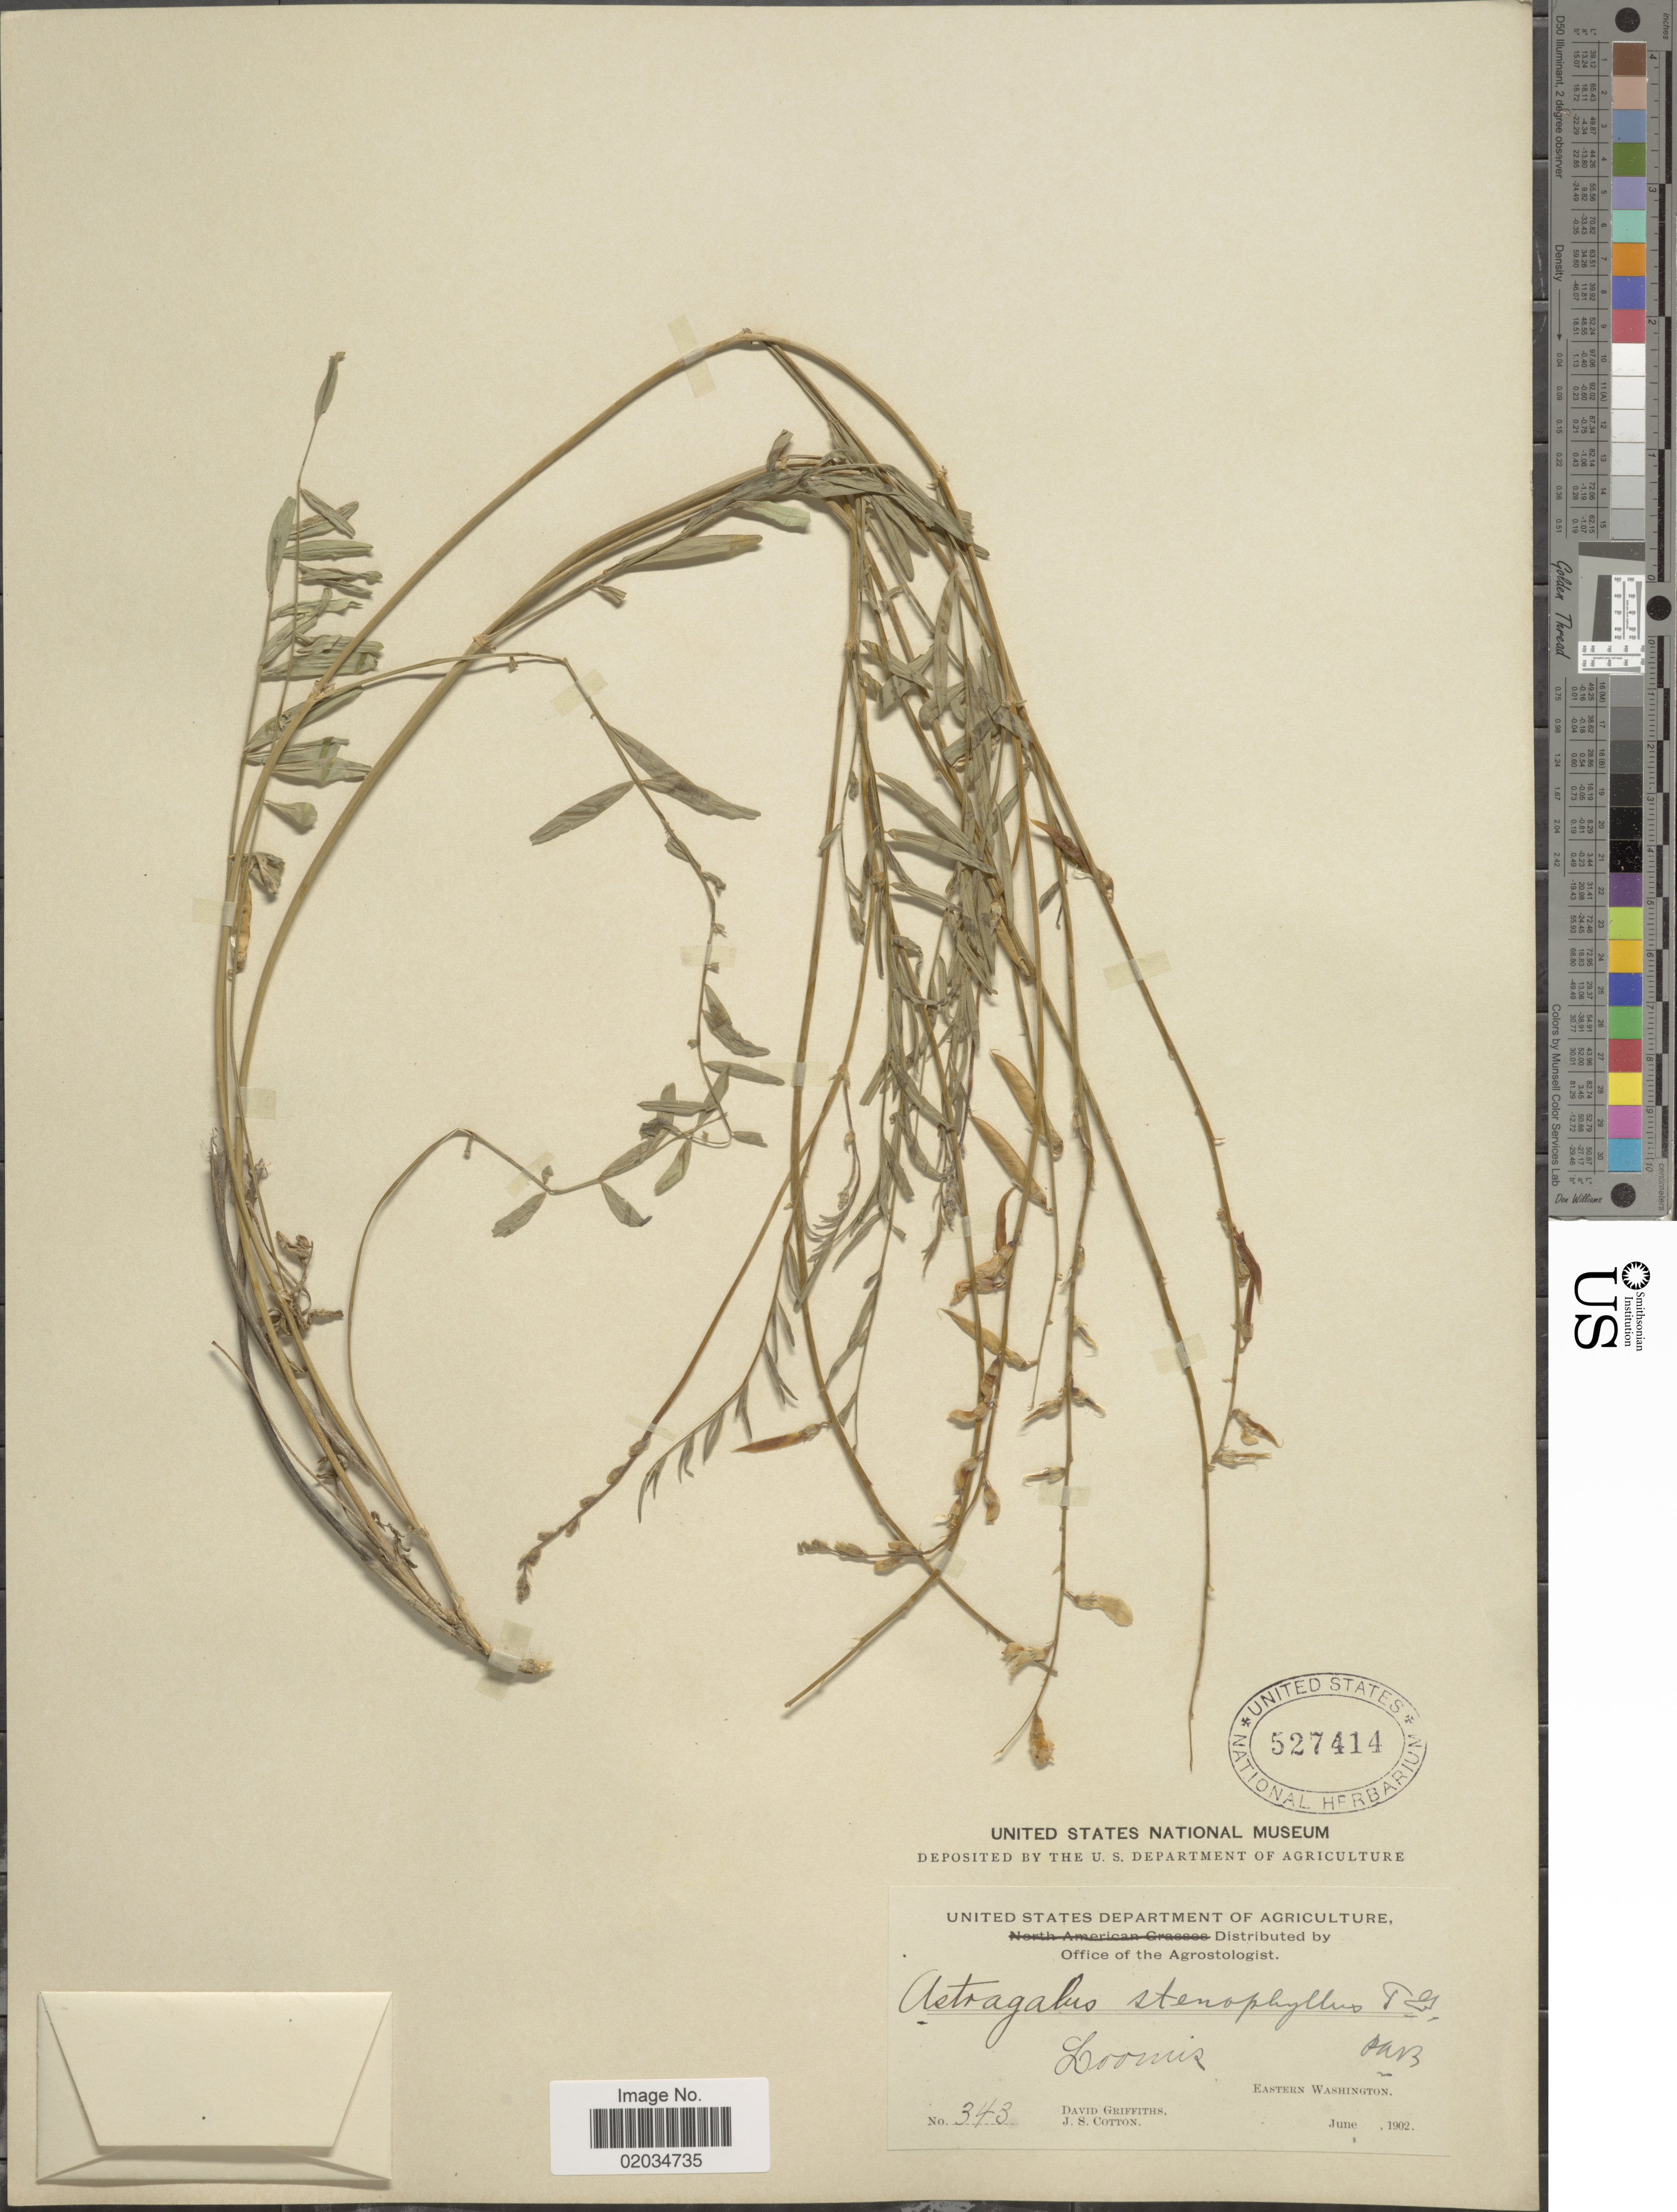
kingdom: Plantae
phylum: Tracheophyta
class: Magnoliopsida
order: Fabales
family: Fabaceae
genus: Astragalus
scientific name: Astragalus stenophyllus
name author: Torr. & A. Gray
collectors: D. Griffiths & J. S. Cotton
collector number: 343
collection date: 1902-06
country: United States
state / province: Washington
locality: Loomis, Eastern Washington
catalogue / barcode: US 527414